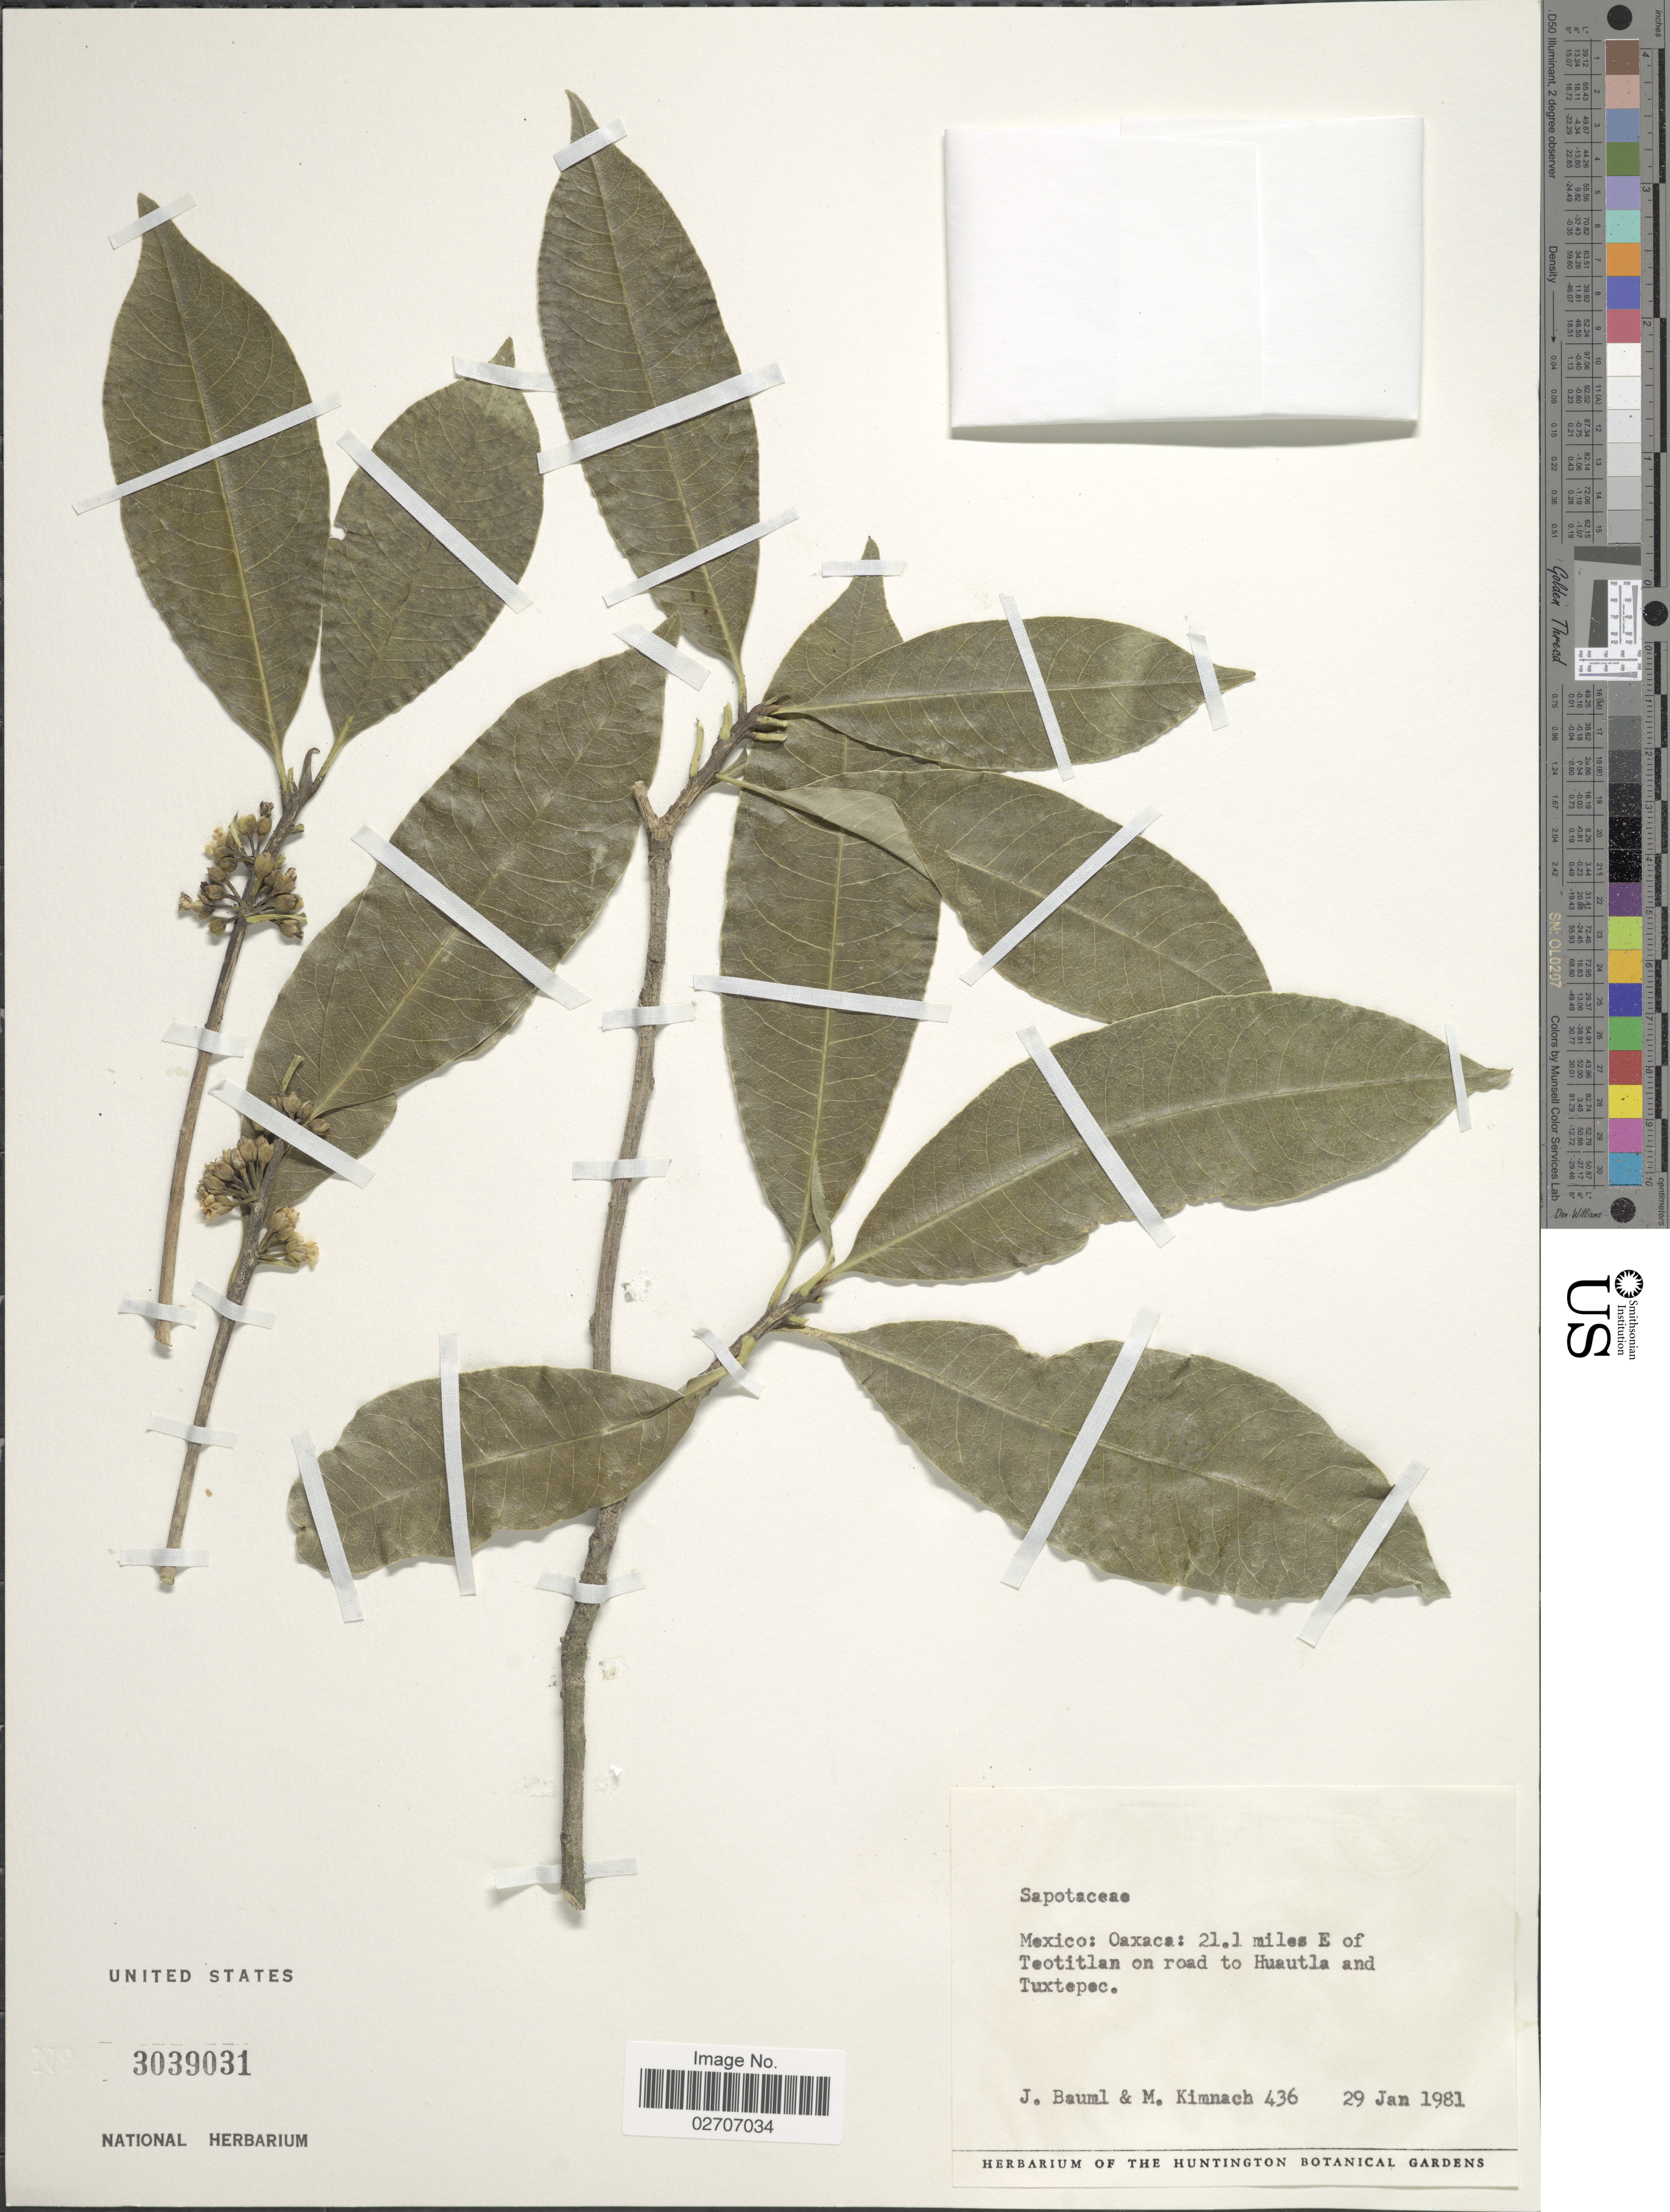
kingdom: Plantae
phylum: Tracheophyta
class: Magnoliopsida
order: Ericales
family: Sapotaceae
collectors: J. Bauml & M. W. Kimnach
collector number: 436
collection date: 1981-01-29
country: Mexico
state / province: Oaxaca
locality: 21.1 miles E of Teotitlan on road to Huautla and Tuxtepec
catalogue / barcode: US 3039031